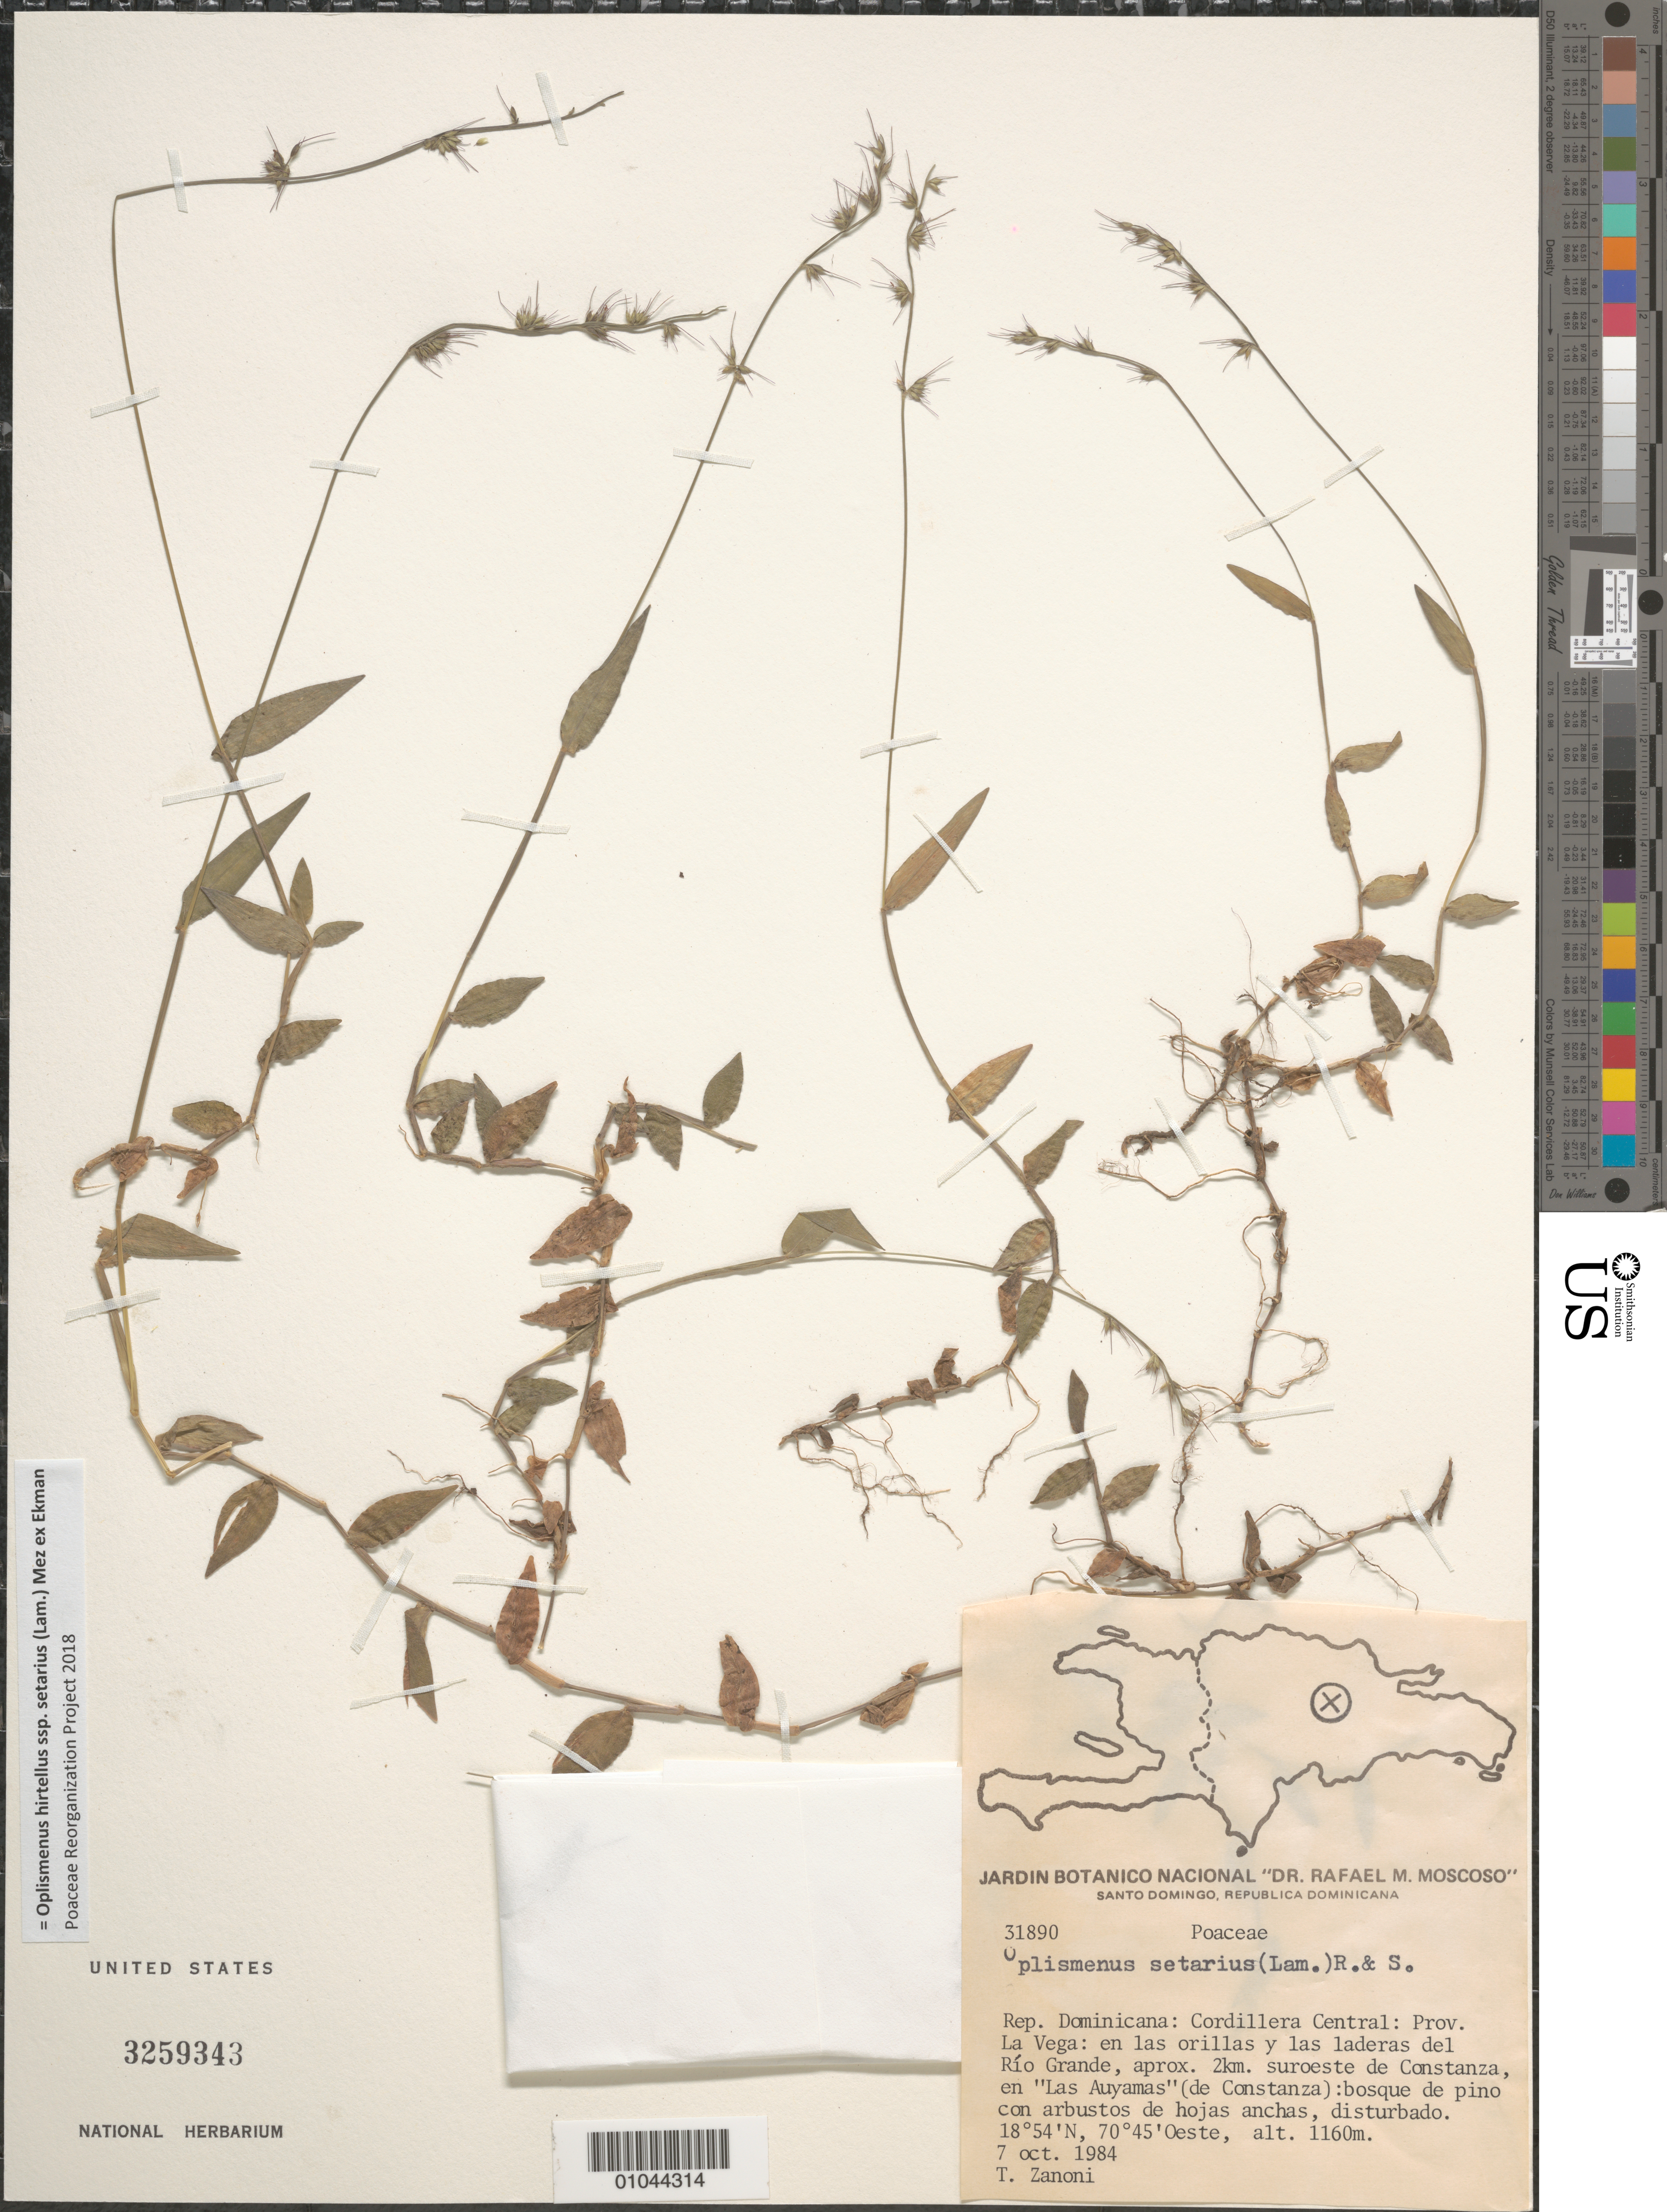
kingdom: Plantae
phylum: Tracheophyta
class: Liliopsida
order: Poales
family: Poaceae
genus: Oplismenus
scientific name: Oplismenus hirtellus subsp. setarius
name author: (Lam.) Mez ex Ekman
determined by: Poaceae Reorganization Project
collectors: T. A. Zanoni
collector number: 31890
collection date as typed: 07 Oct 1984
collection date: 1984-10-07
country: Dominican Republic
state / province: La Vega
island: Hispaniola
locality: Cordillera Central: en las orillas y laderas del Rio Grande, suroeste de Constanza, en "Las Auyamas"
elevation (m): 1160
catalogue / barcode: US 3259343